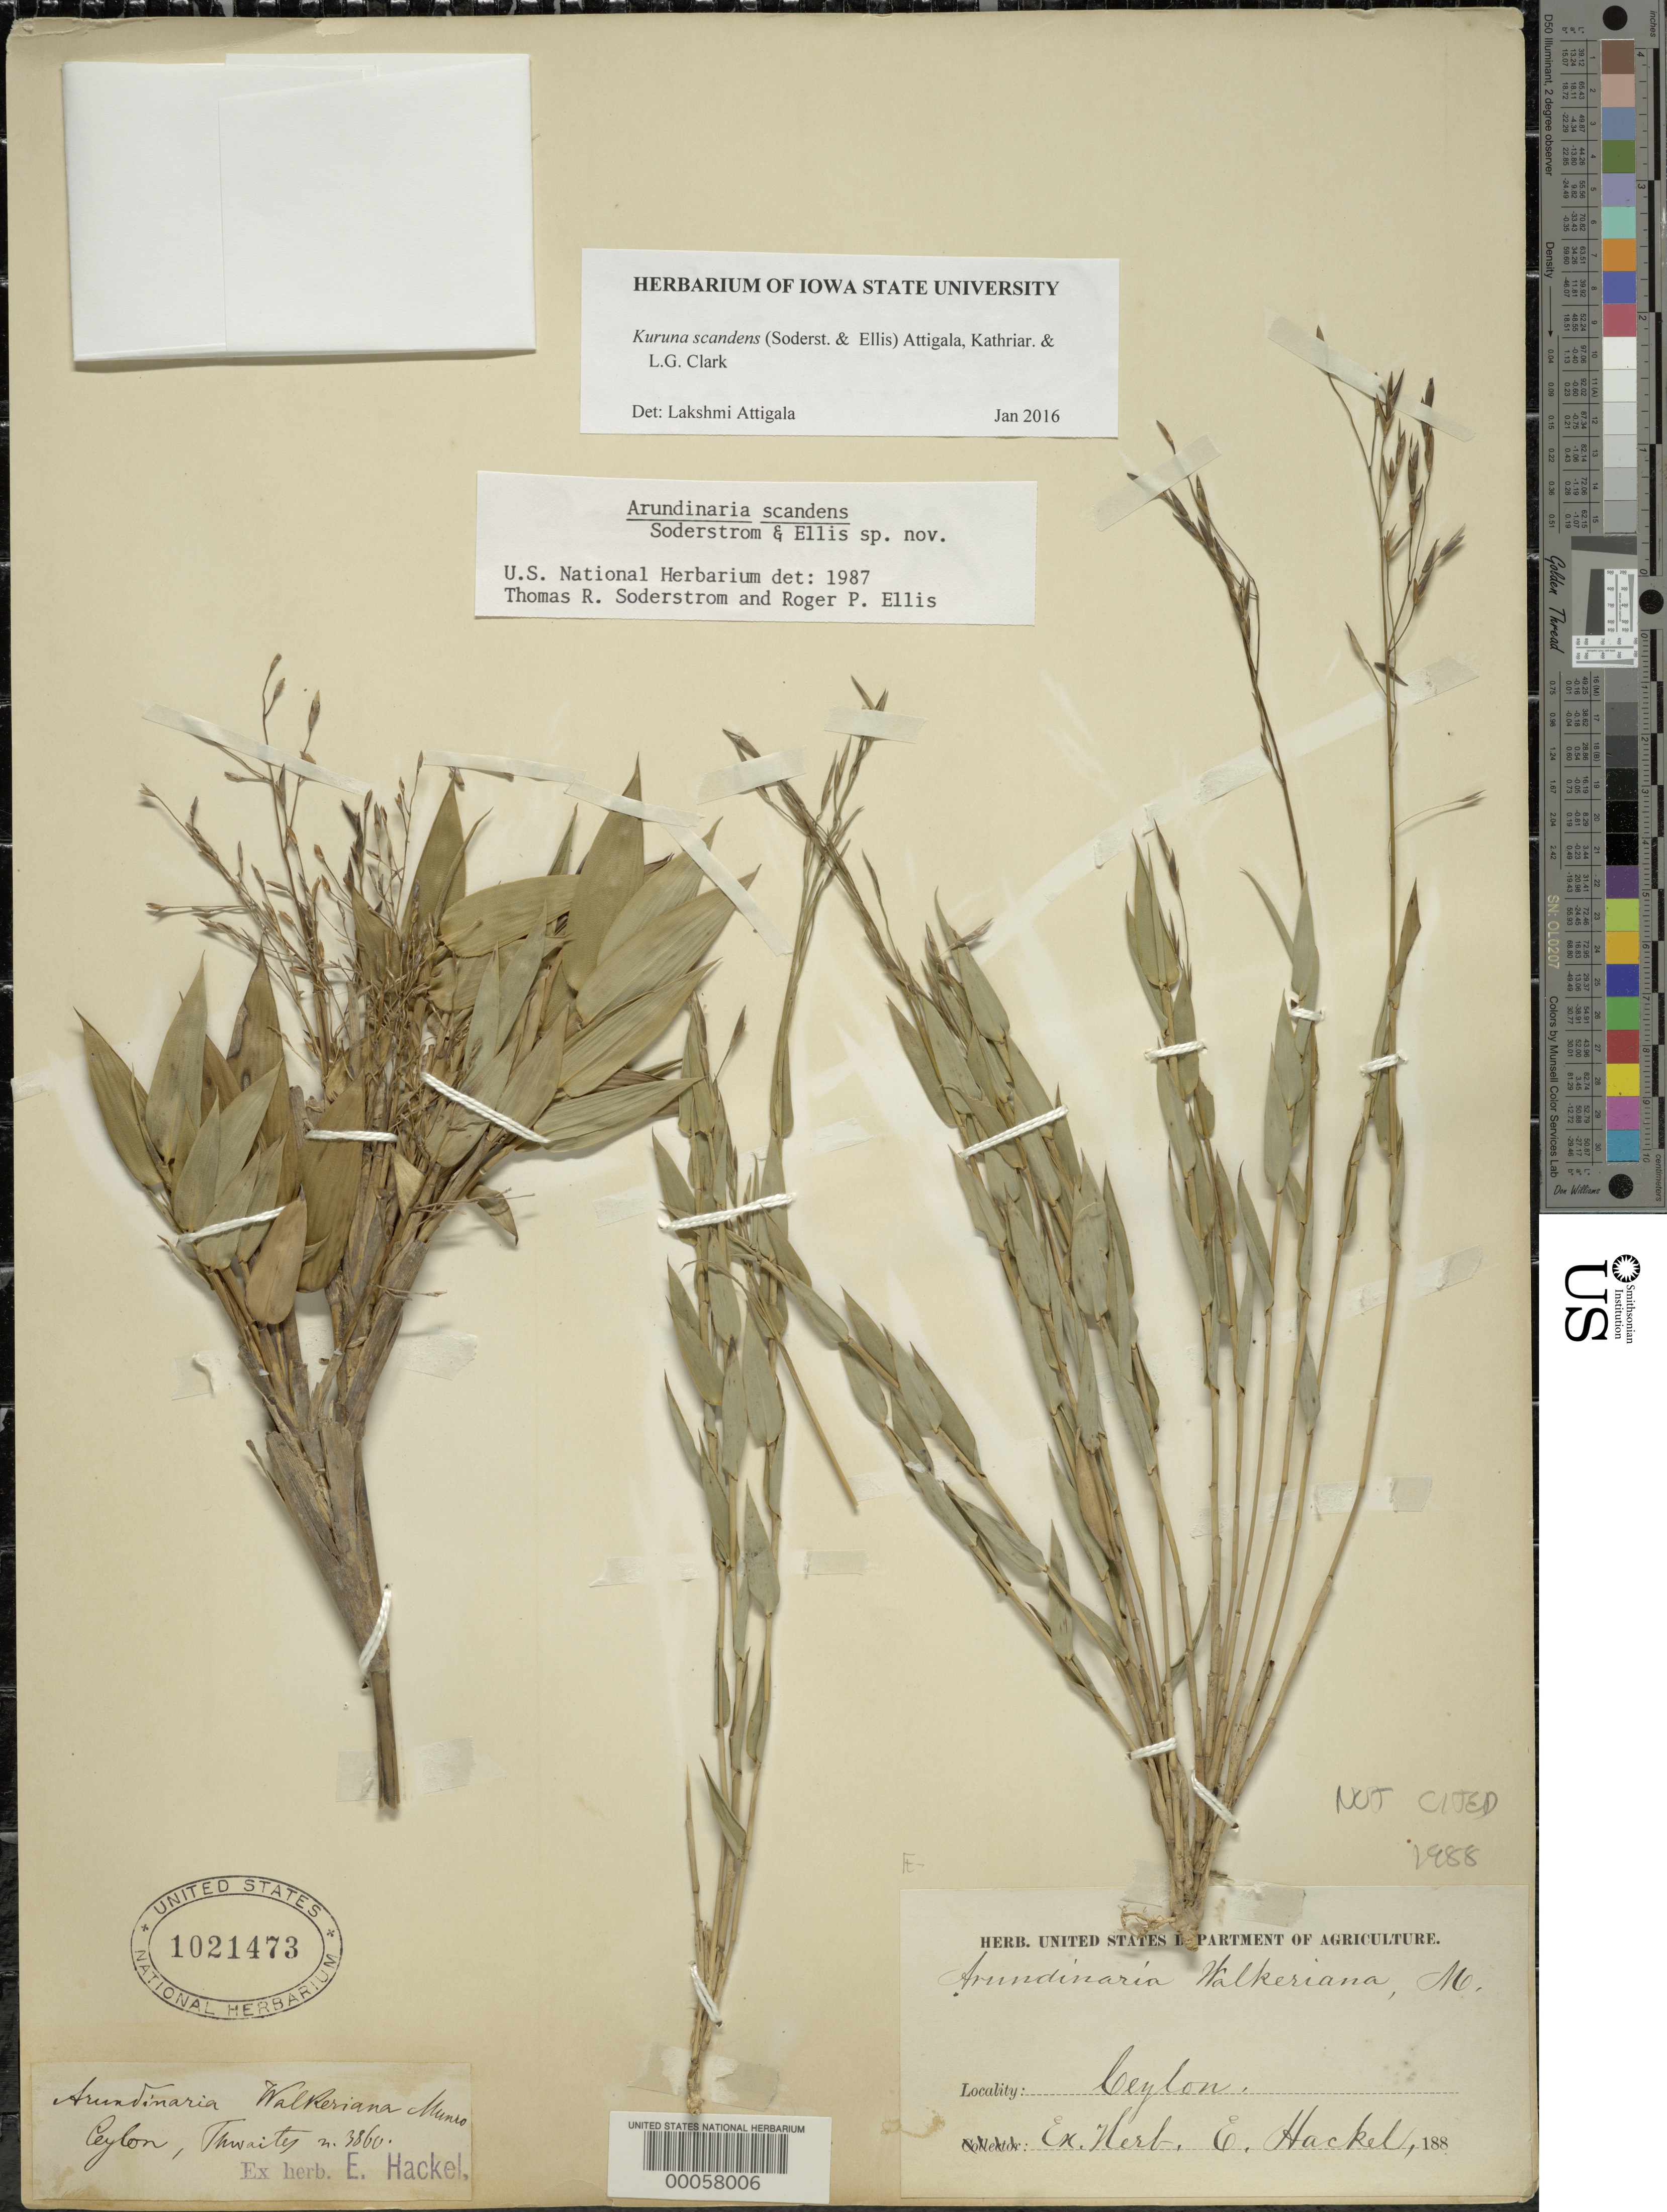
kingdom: Plantae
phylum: Tracheophyta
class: Liliopsida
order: Poales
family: Poaceae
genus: Kuruna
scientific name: Kuruna scandens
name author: (Soderstr. & R.P. Ellis) Attigala et al.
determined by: Attigala, L.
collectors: G. H. K. Thwaites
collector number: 3860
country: Sri Lanka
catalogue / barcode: US 1021473